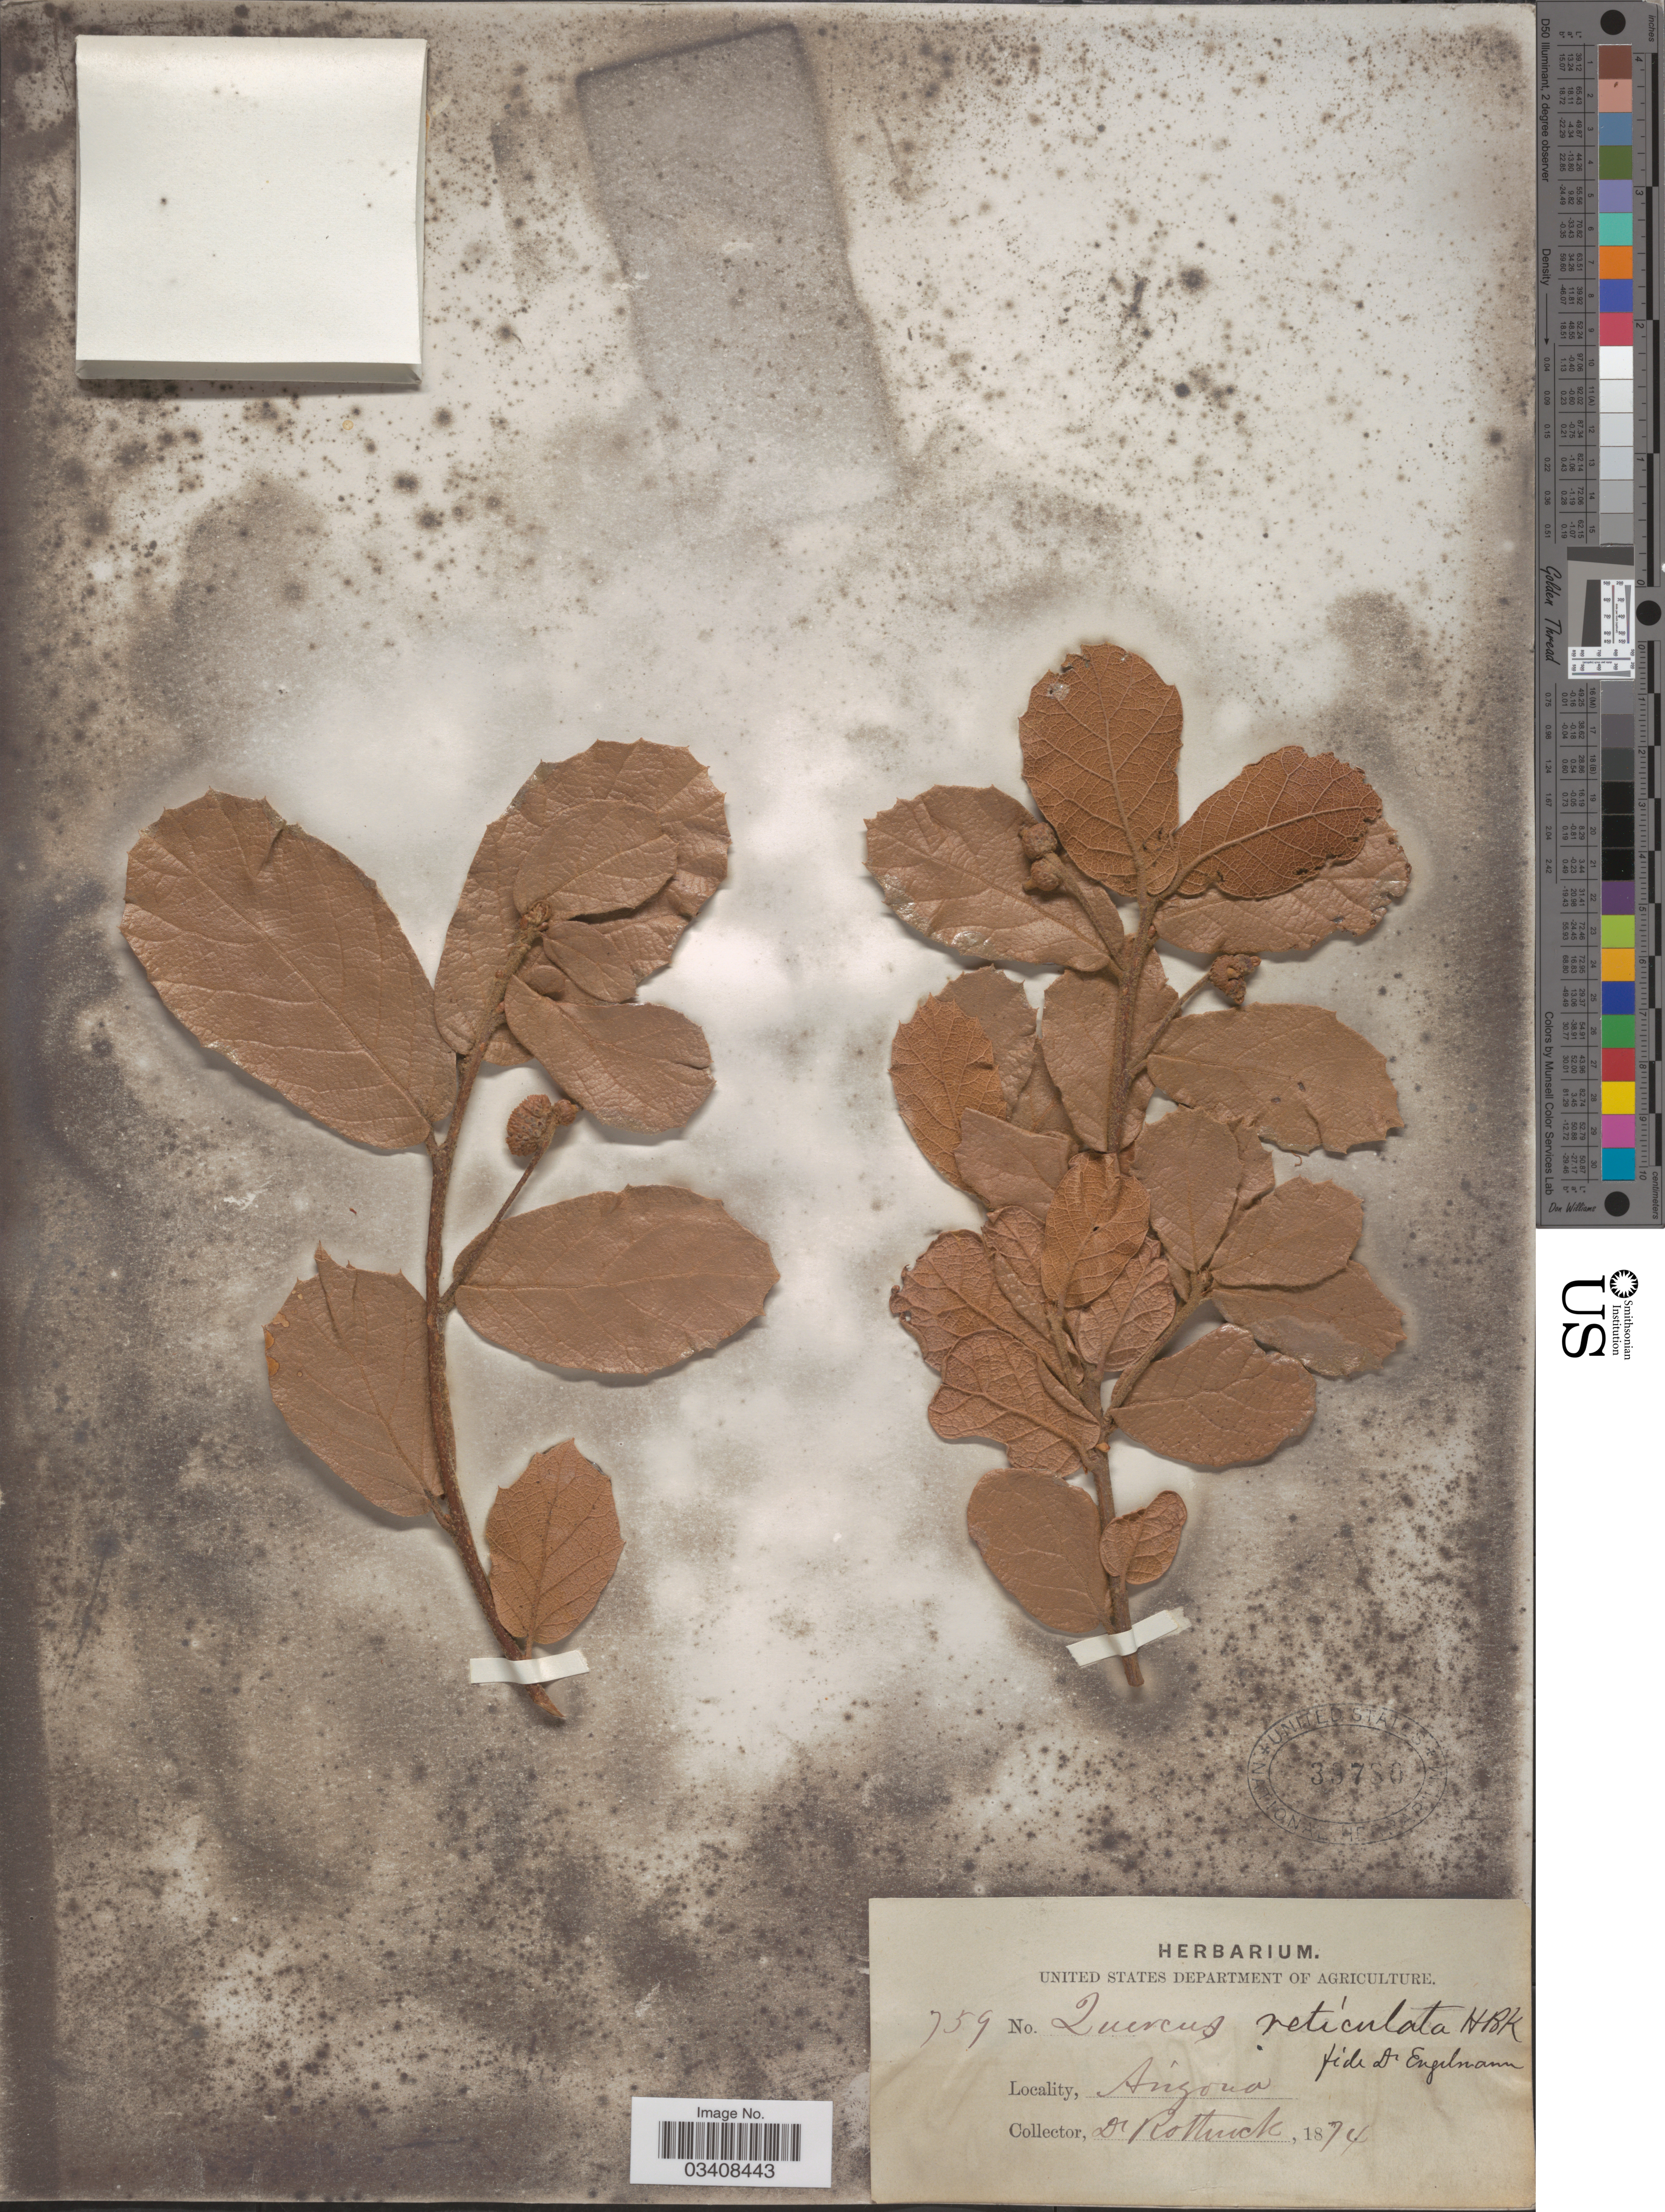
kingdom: Plantae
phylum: Tracheophyta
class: Magnoliopsida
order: Fagales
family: Fagaceae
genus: Quercus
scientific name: Quercus rugosa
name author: Née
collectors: Rothrock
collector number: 759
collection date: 1874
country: United States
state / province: Arizona